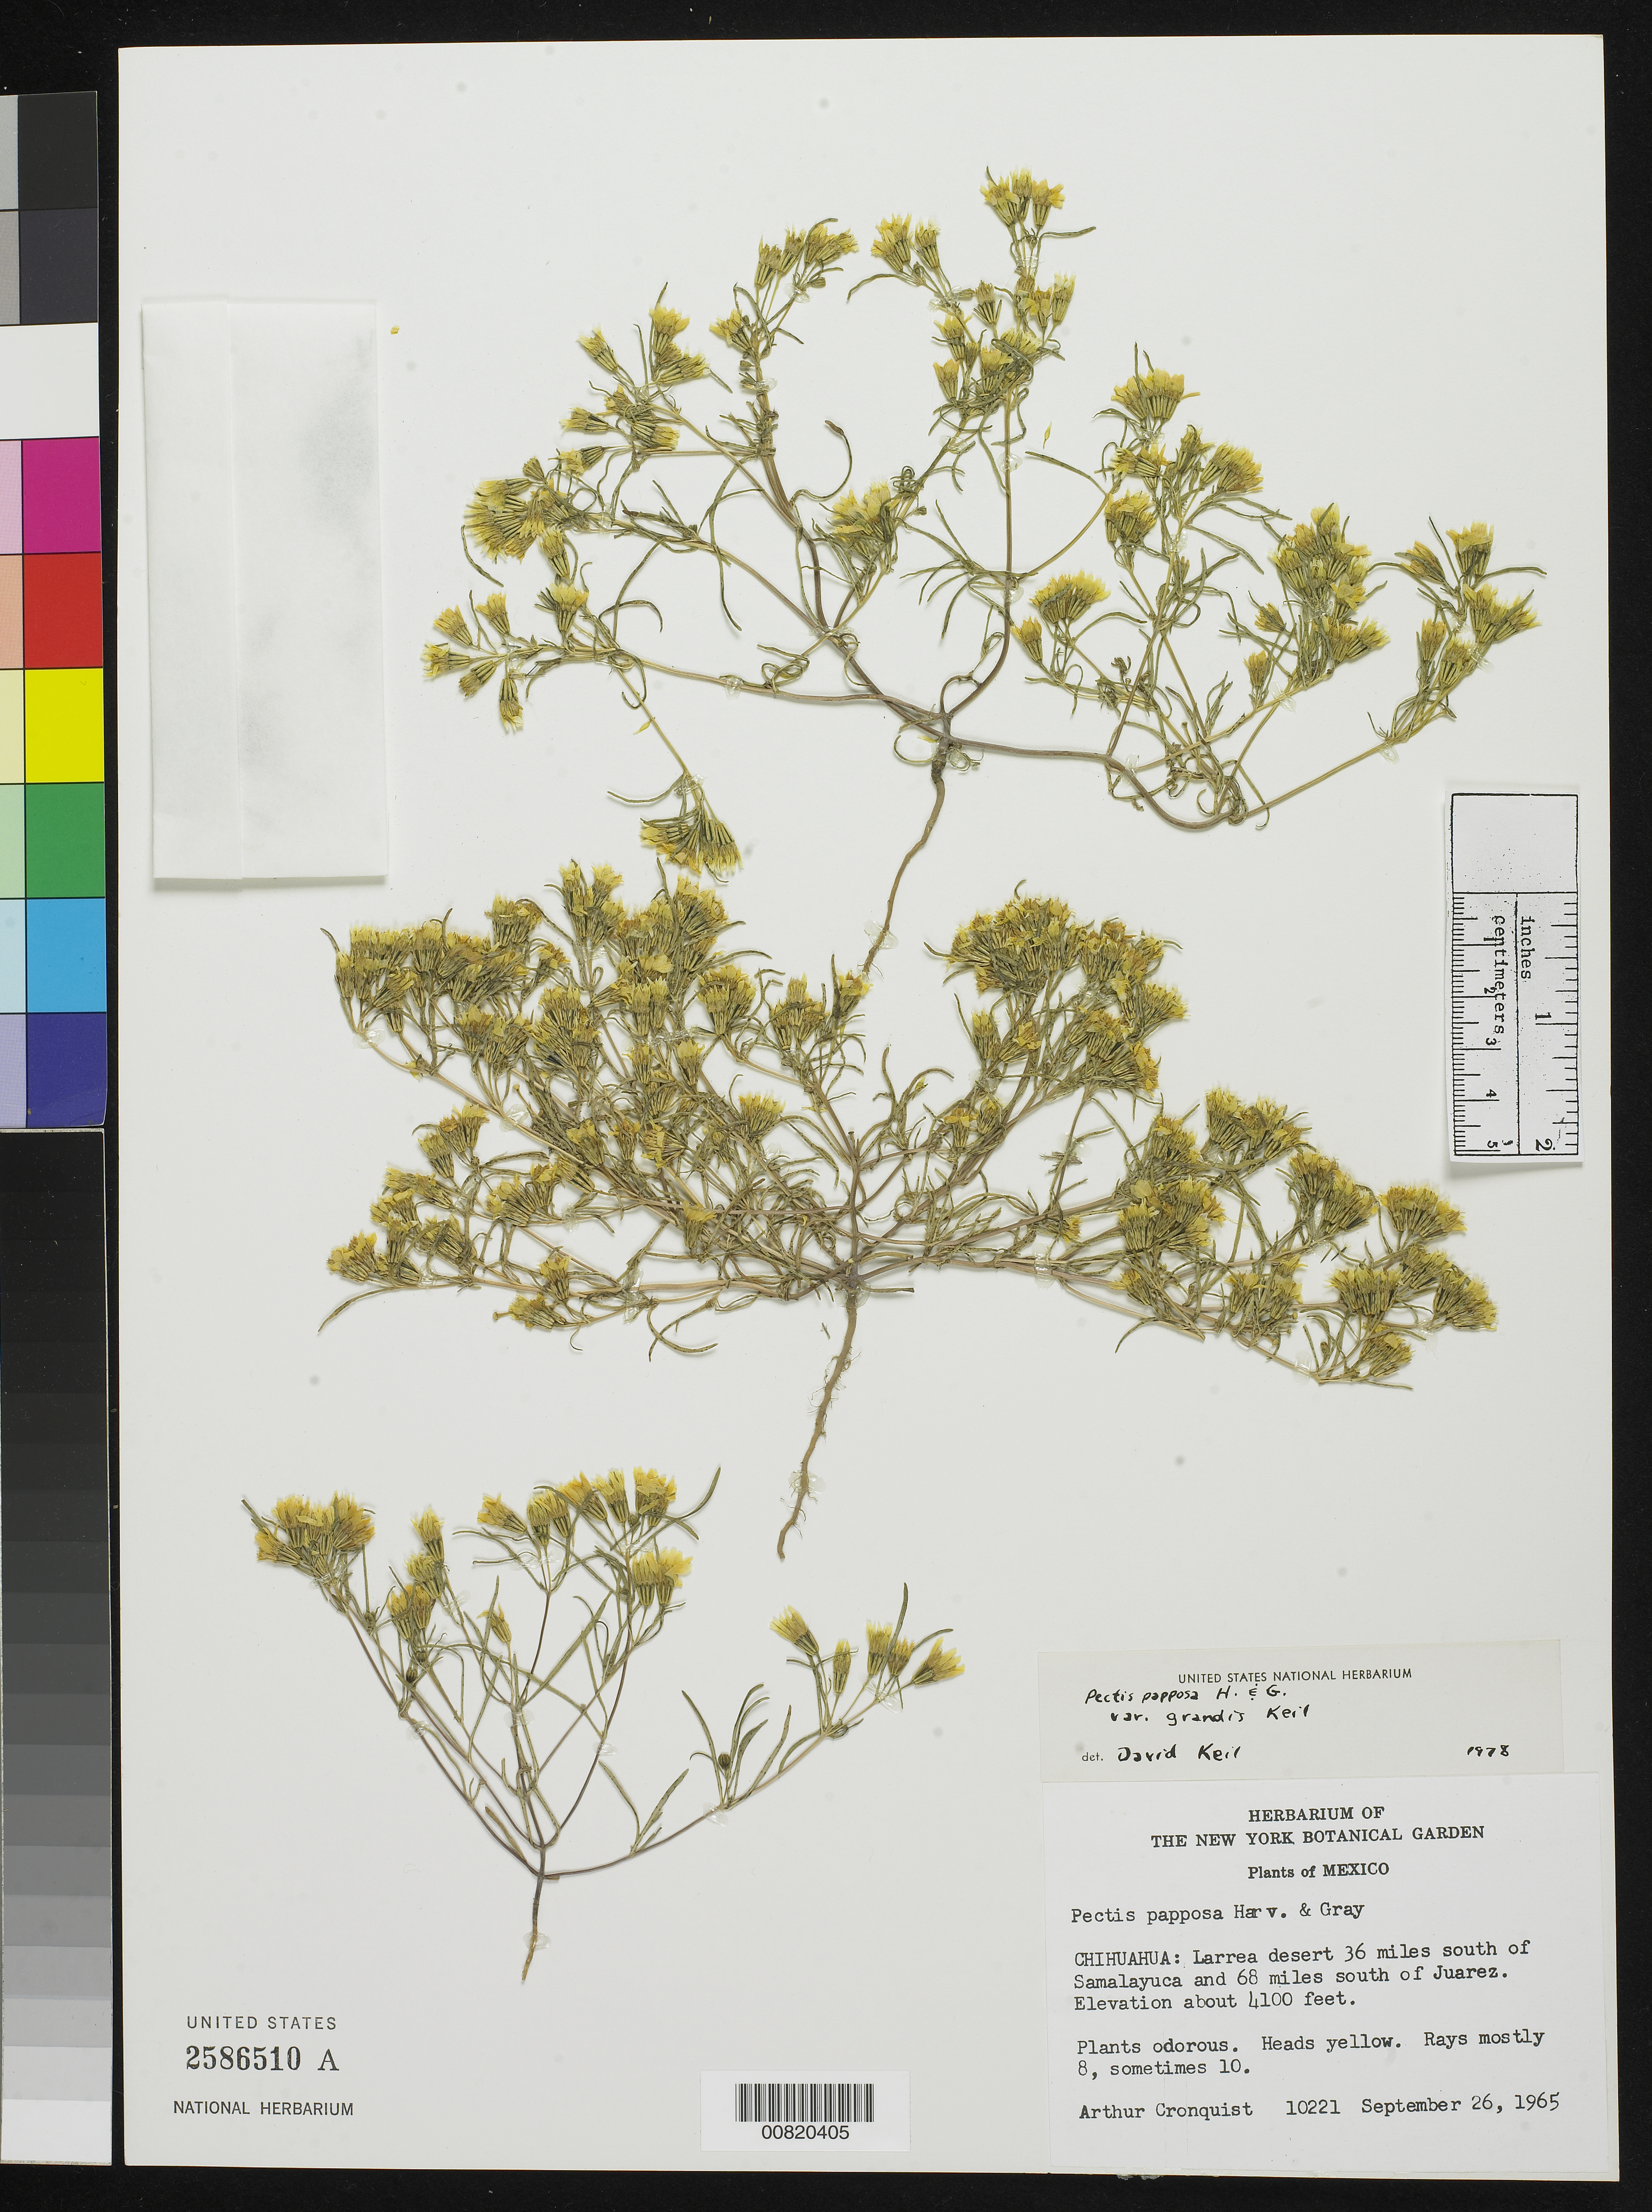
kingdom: Plantae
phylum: Tracheophyta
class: Magnoliopsida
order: Asterales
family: Asteraceae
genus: Pectis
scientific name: Pectis papposa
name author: Harv. & A. Gray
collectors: A. J. Cronquist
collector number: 10221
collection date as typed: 26 Sep 1965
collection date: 1965-09-26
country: Mexico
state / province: Chihuahua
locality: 36 miles south of Samalayuca and 68 miles south of Juárez.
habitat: Larrea desert.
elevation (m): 1250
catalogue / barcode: US 2586510A